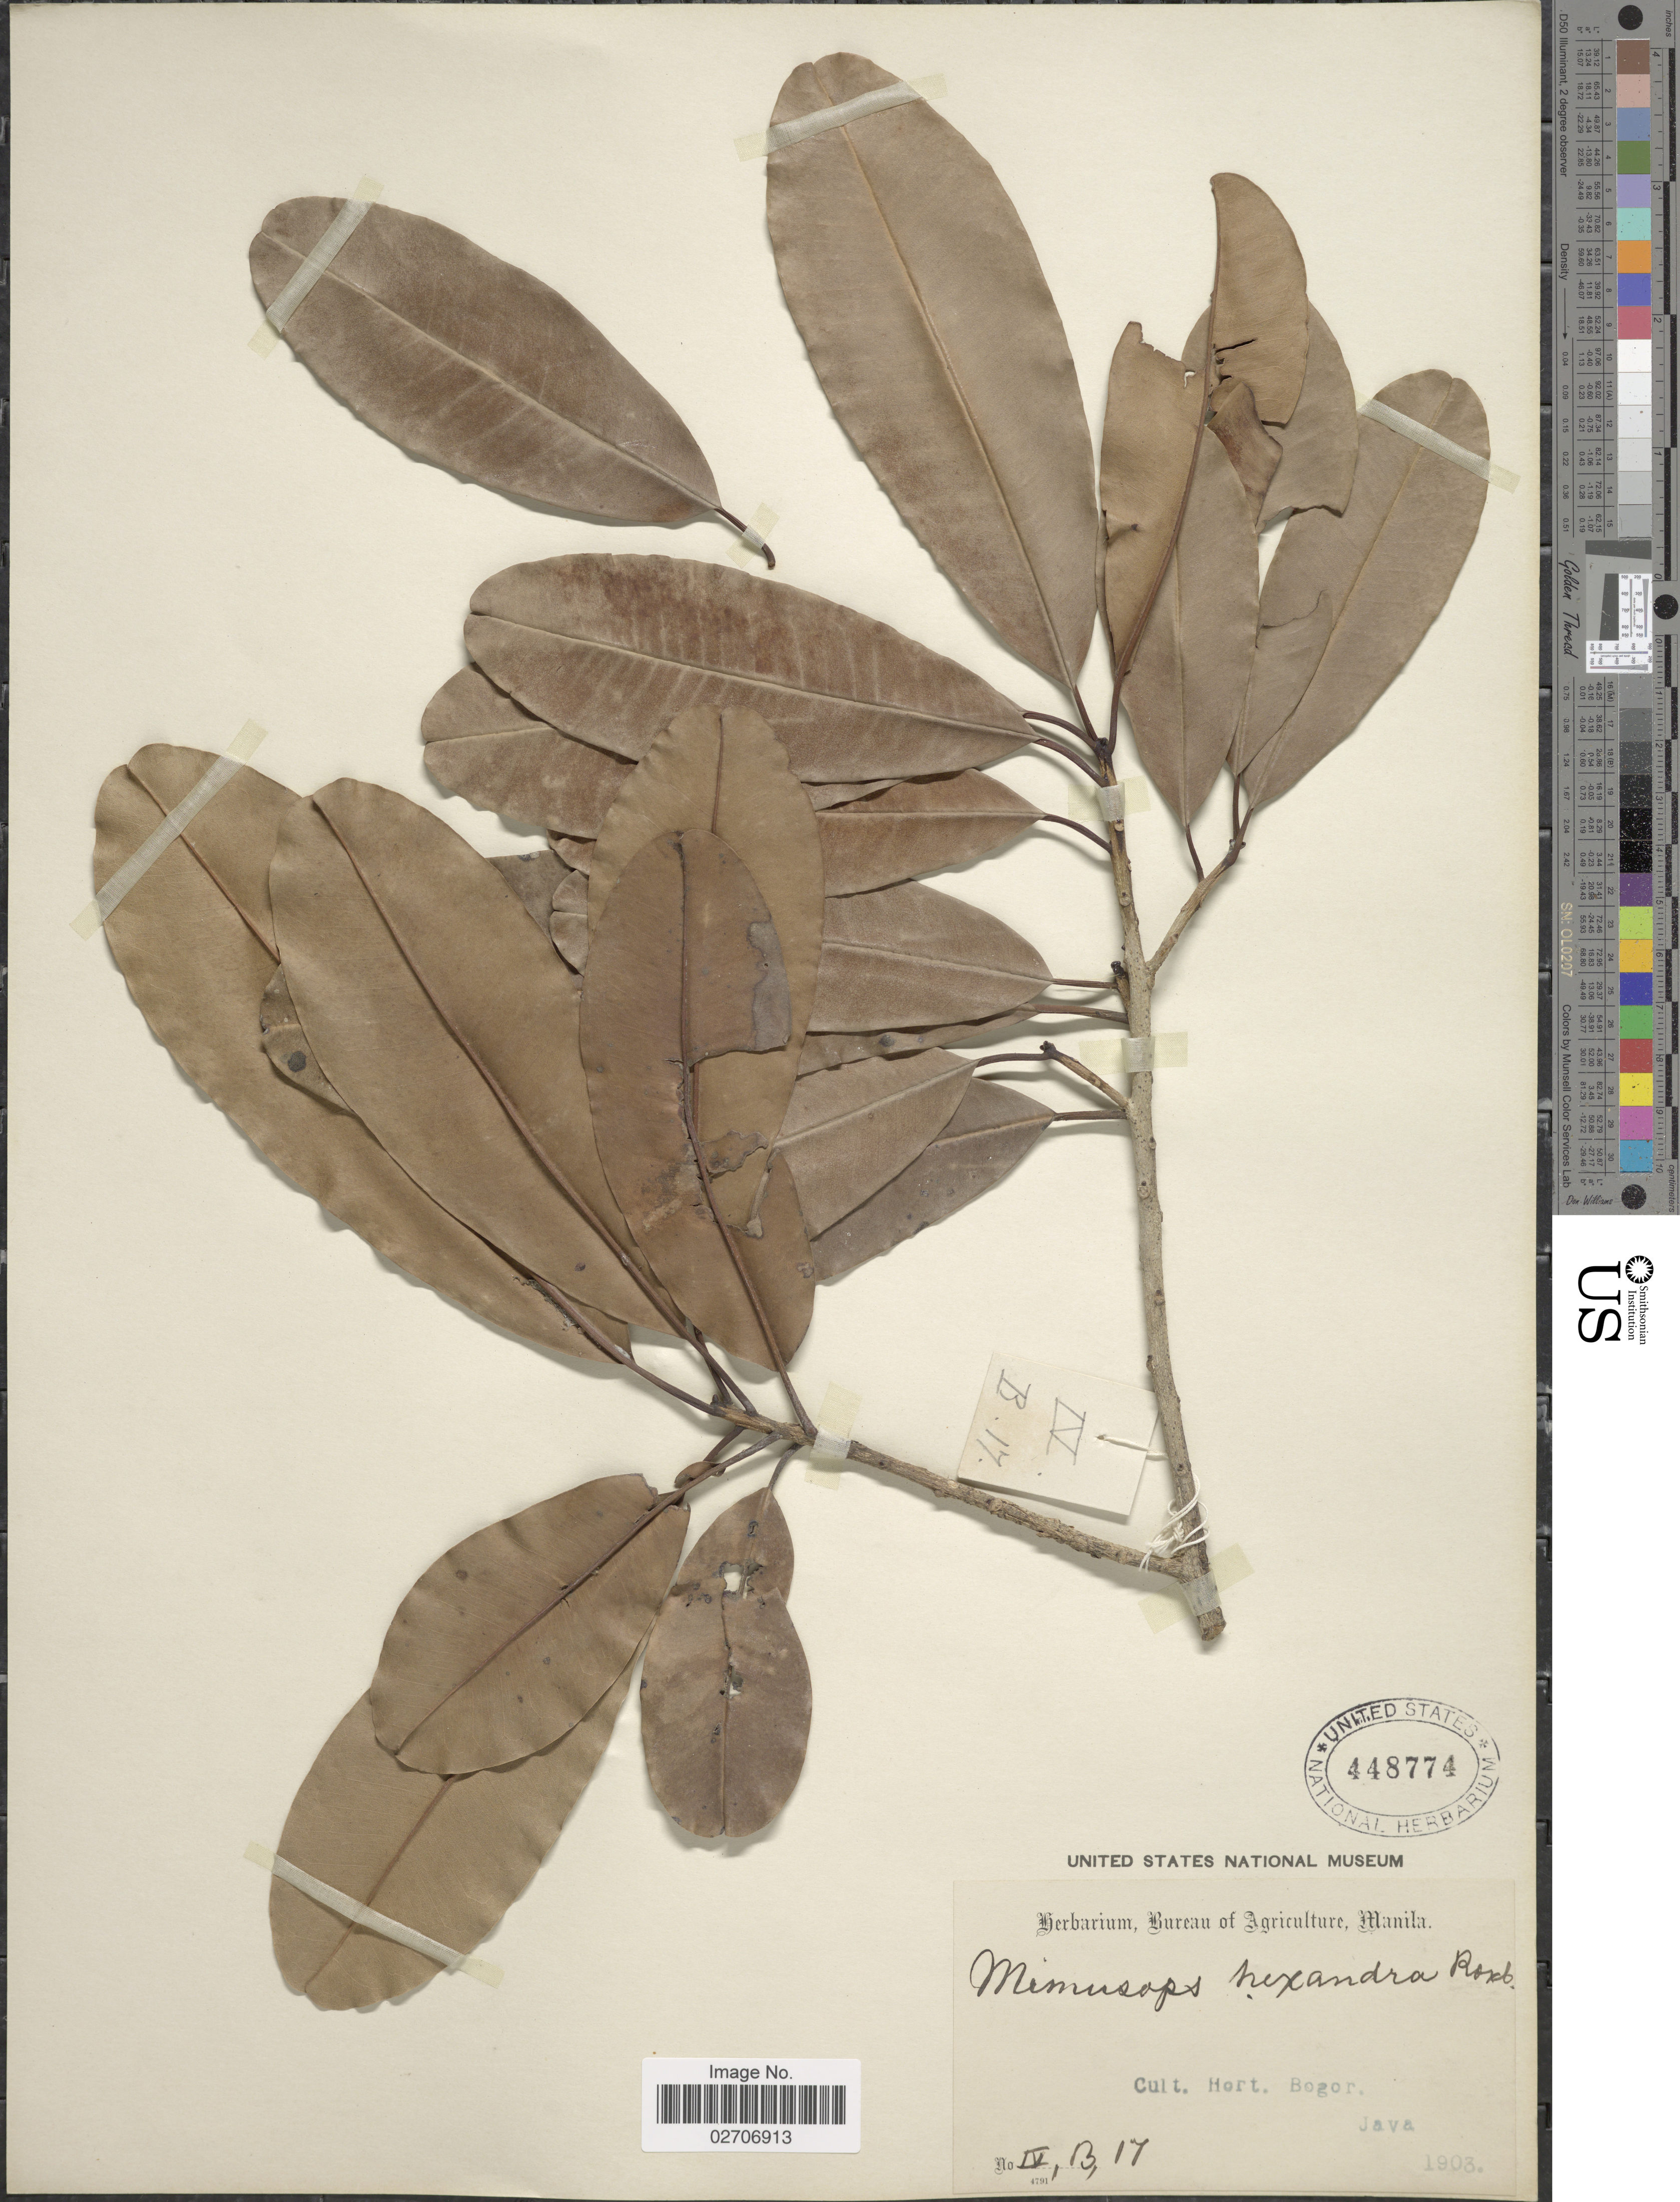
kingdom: Plantae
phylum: Tracheophyta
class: Magnoliopsida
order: Ericales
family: Sapotaceae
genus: Manilkara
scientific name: Manilkara hexandra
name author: (Roxb.) Dubard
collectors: ex Herb. Bur. Agric. Manila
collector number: IV,B,17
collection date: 1903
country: Indonesia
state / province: Java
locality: Cult. Hort. Bogor, Java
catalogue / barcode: US 448774